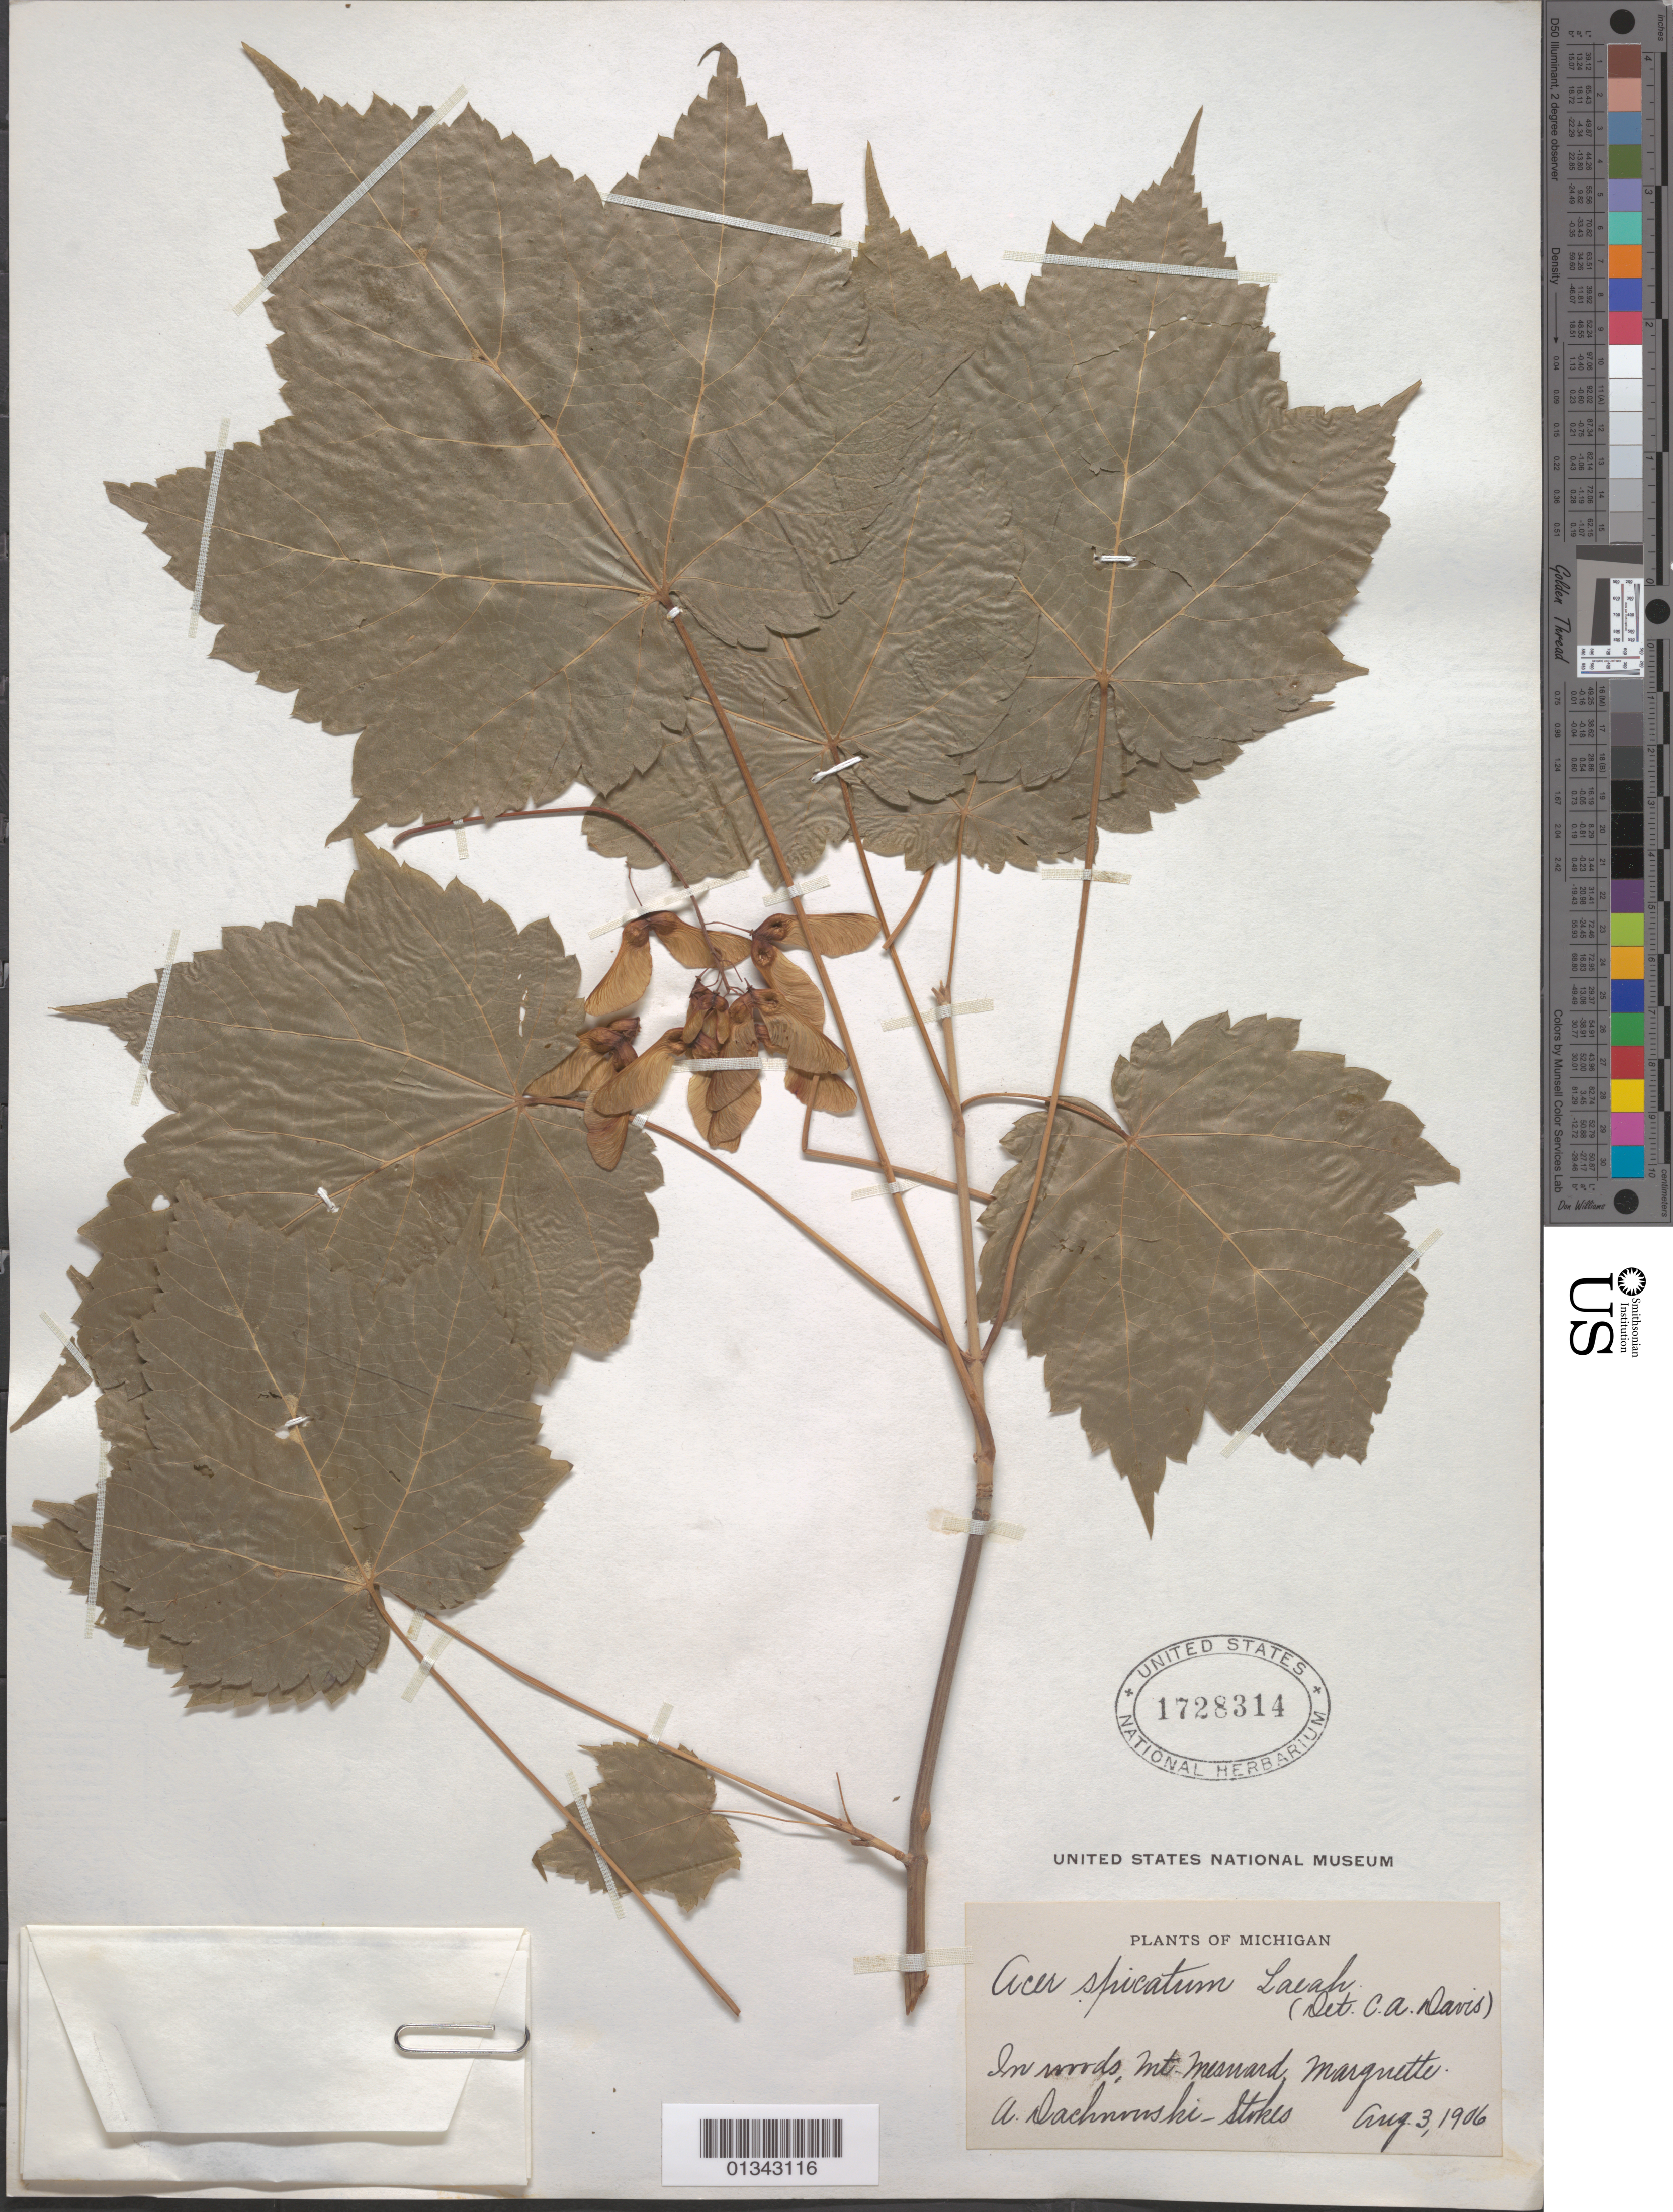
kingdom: Plantae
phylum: Tracheophyta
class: Magnoliopsida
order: Sapindales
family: Sapindaceae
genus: Acer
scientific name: Acer spicatum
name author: Lam.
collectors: A. P. Dachnowski-Stokes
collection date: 1906-08-03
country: United States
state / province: Michigan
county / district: Marquette County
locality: Marquette, Mt. Mesnard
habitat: In woods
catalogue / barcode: US 1728314